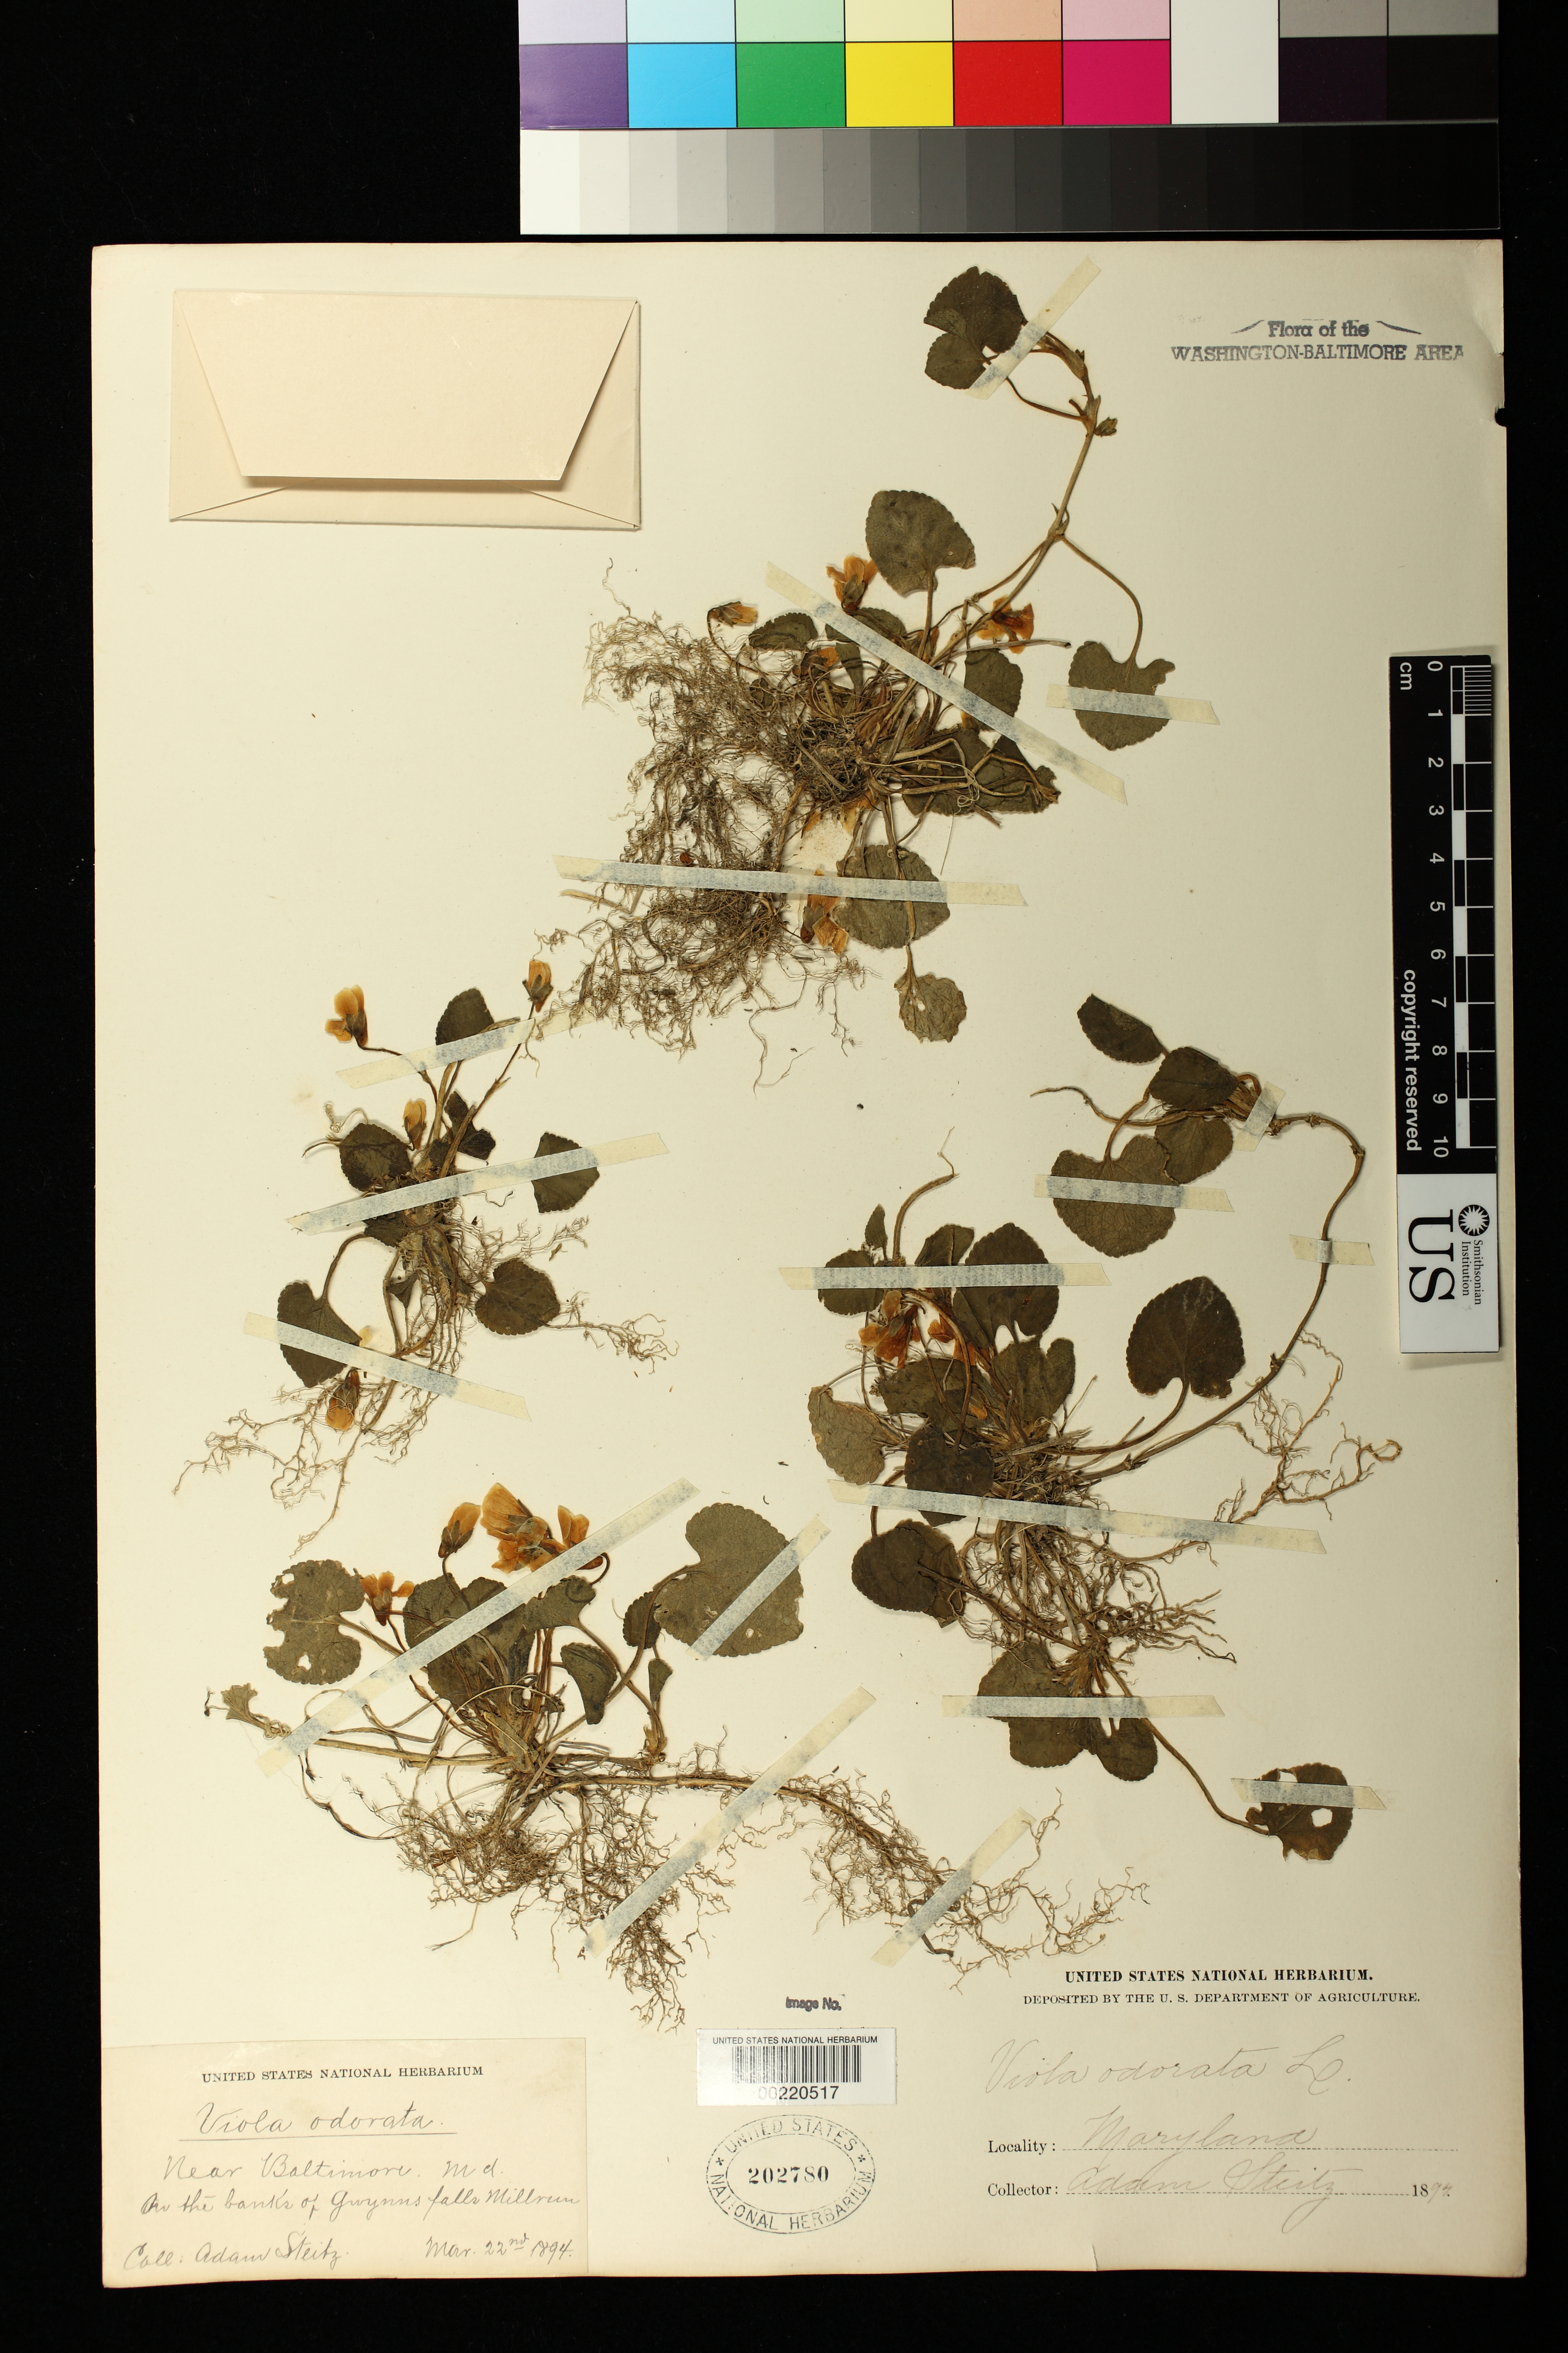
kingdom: Plantae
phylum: Tracheophyta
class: Magnoliopsida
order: Malpighiales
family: Violaceae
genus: Viola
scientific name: Viola odorata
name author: L.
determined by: Shetler, Stanwyn G., (US), NMNH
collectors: A. Steitz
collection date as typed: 22 Mar 1894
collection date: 1894-03-22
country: United States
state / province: Maryland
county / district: City of Baltimore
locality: Baltimore vicinity, Gwynns Falls, Mill Run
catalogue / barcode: US 202780